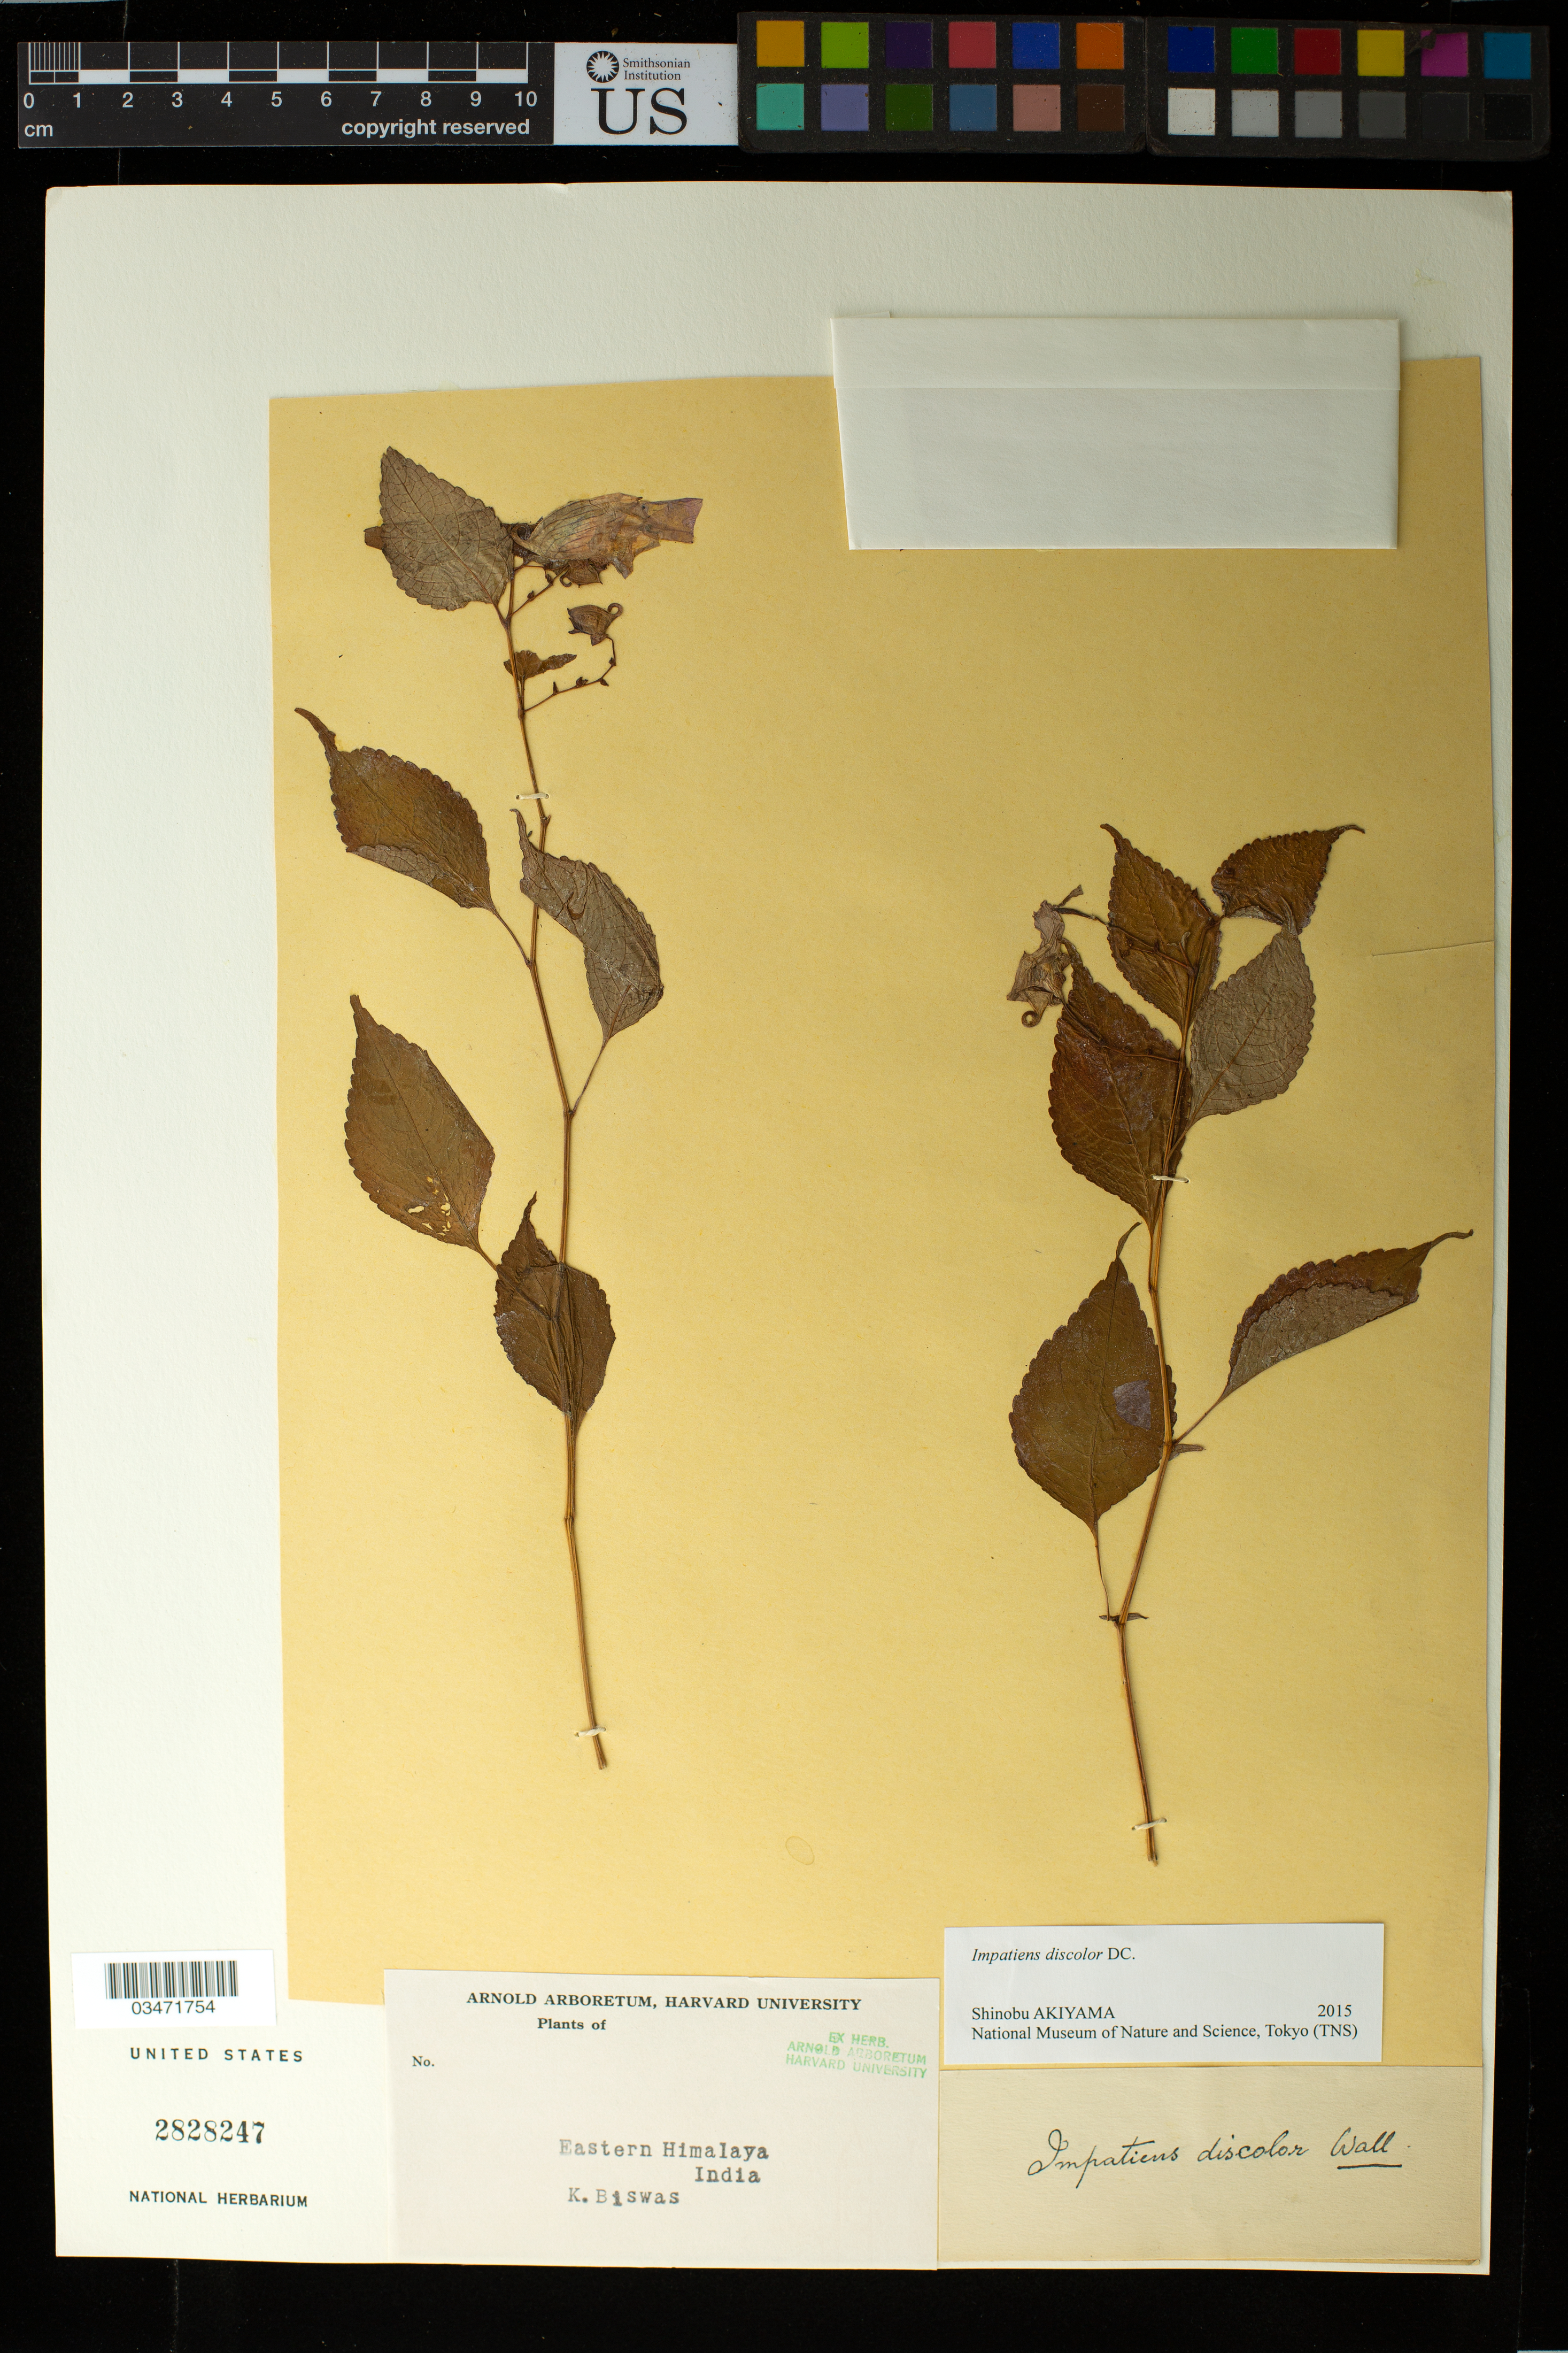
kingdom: Plantae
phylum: Tracheophyta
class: Magnoliopsida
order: Ericales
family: Balsaminaceae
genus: Impatiens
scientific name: Impatiens discolor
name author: DC.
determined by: Akiyama, Shinobu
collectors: K. Biswas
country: India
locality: Eastern Himalaya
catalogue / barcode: US 2828247